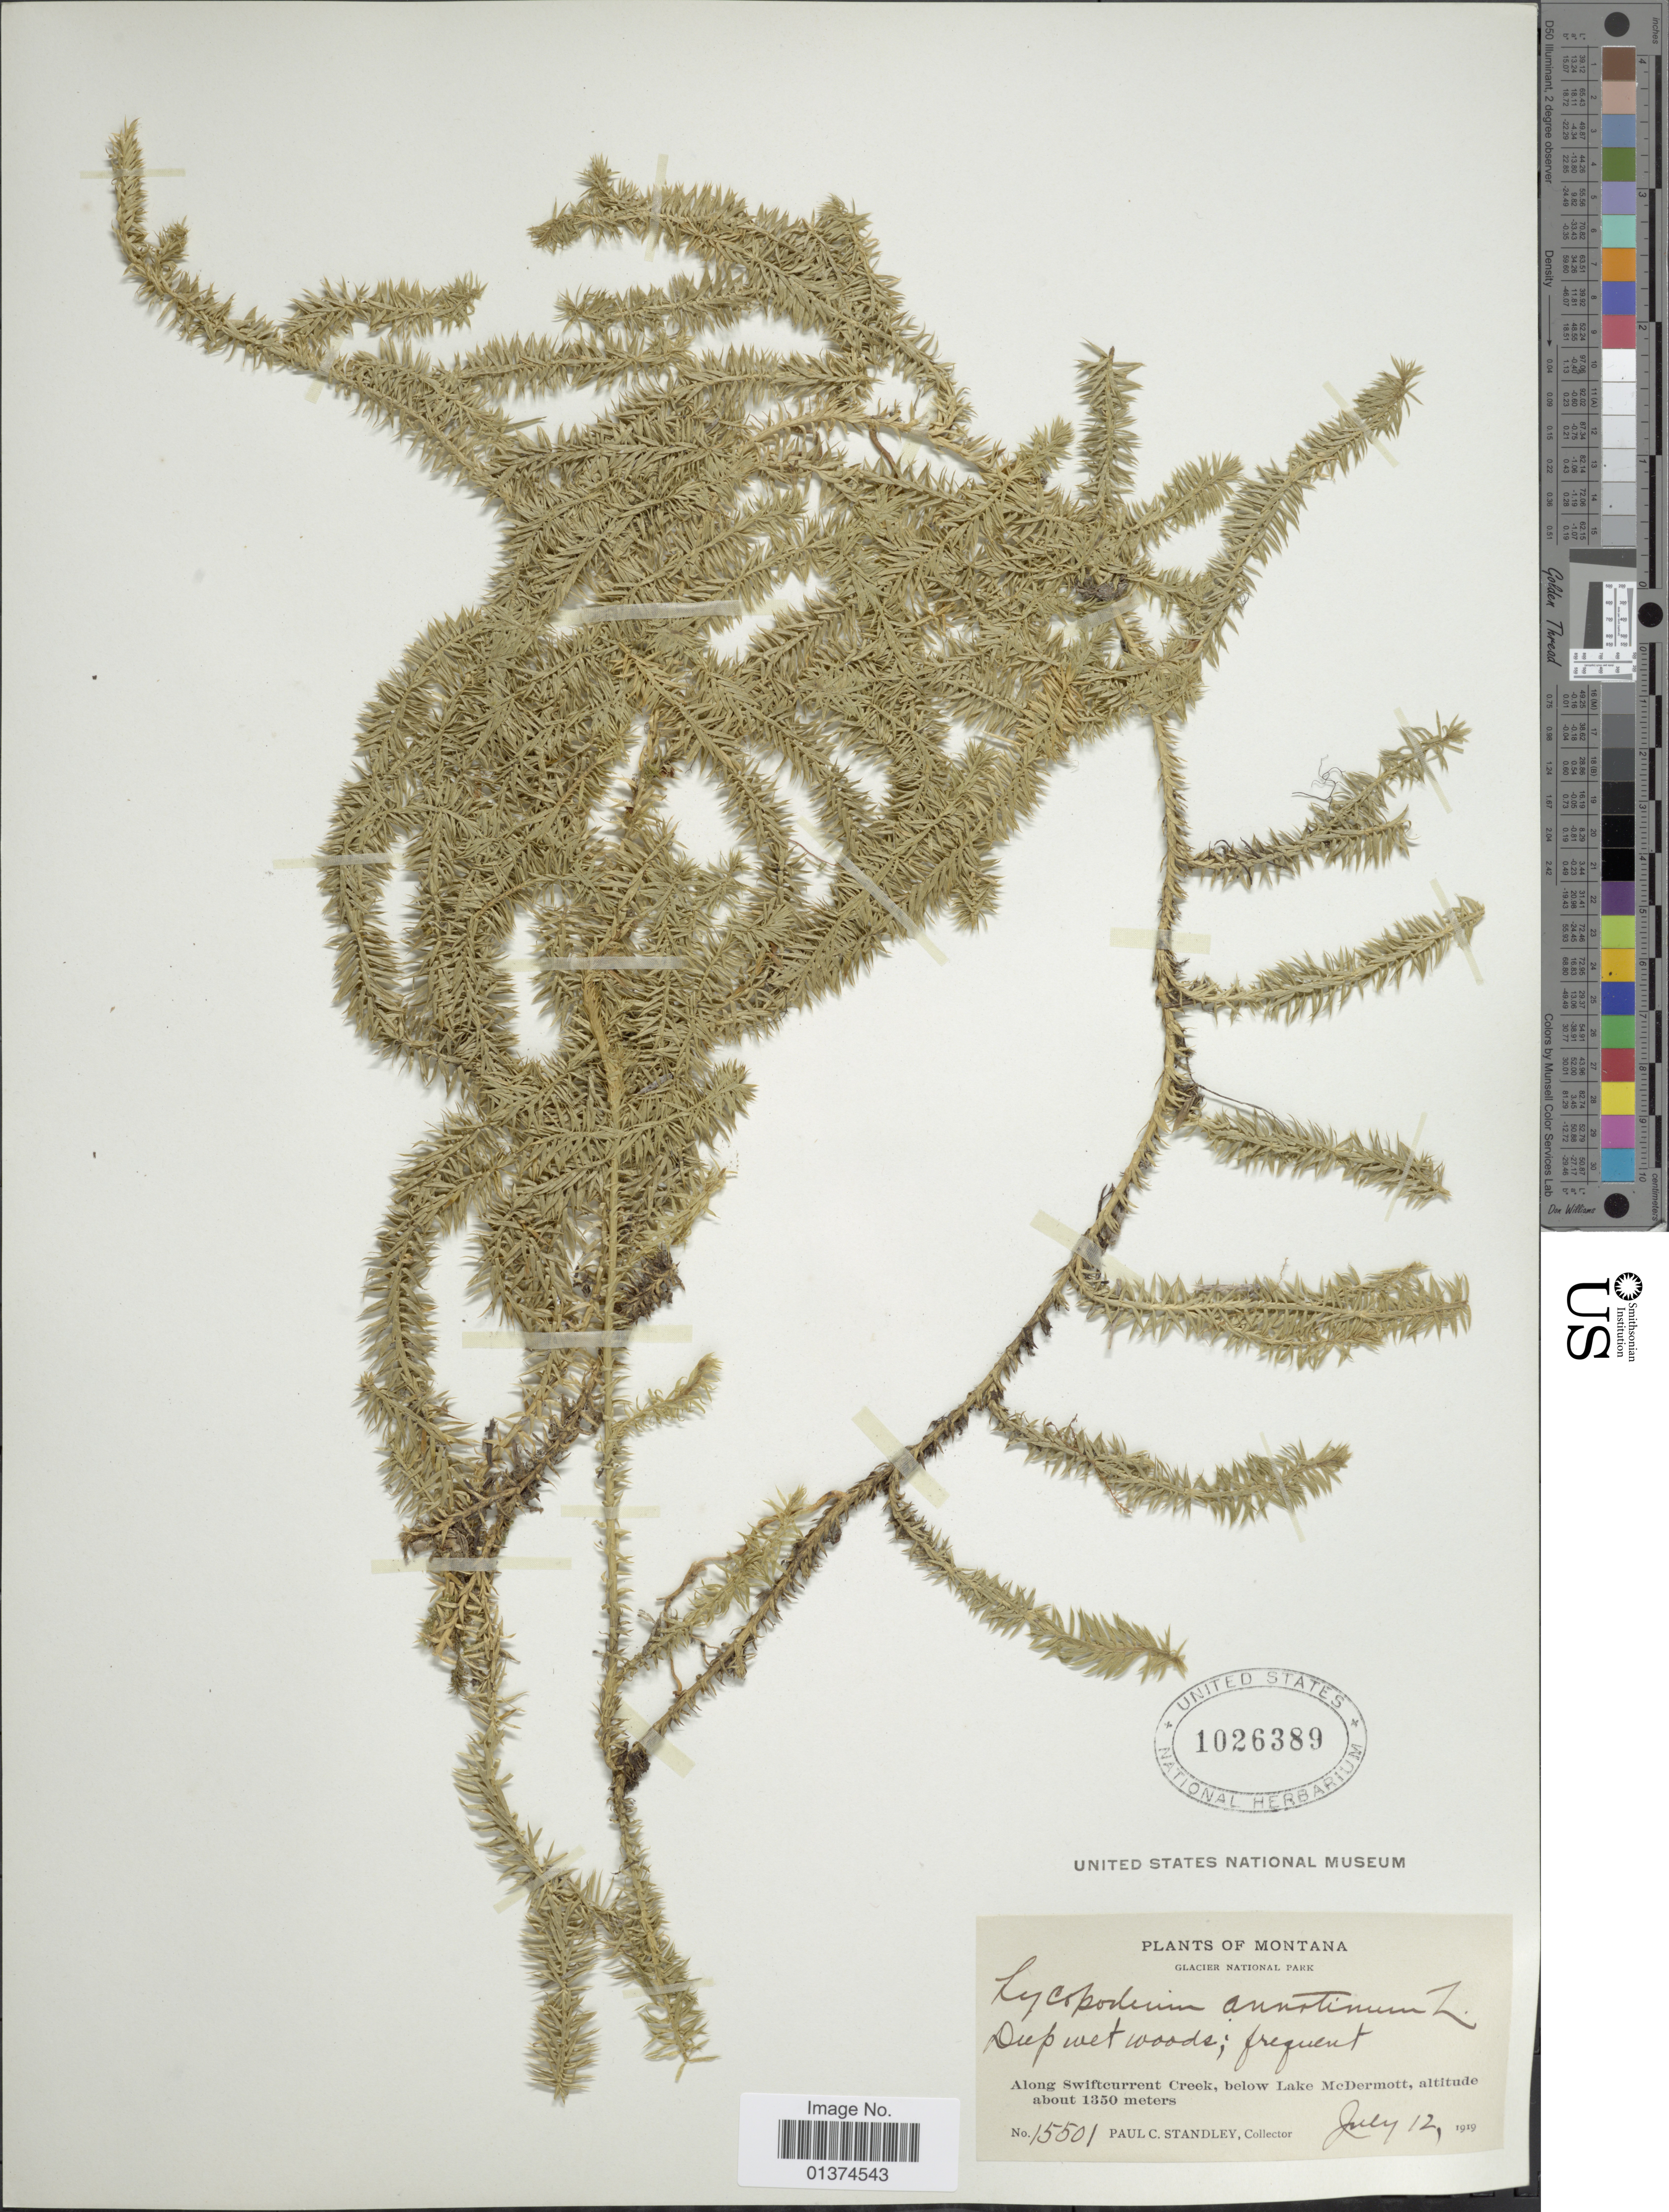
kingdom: Plantae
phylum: Tracheophyta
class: Lycopodiopsida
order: Lycopodiales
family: Lycopodiaceae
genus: Spinulum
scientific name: Spinulum annotinum subsp. annotinum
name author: (L.) A. Haines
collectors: P. C. Standley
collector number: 15501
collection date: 1919-07-12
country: United States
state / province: Montana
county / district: Glacier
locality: Glacier National Park, along Swiftcurrent Creek, below Lake McDermott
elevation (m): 1350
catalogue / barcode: US 1026389